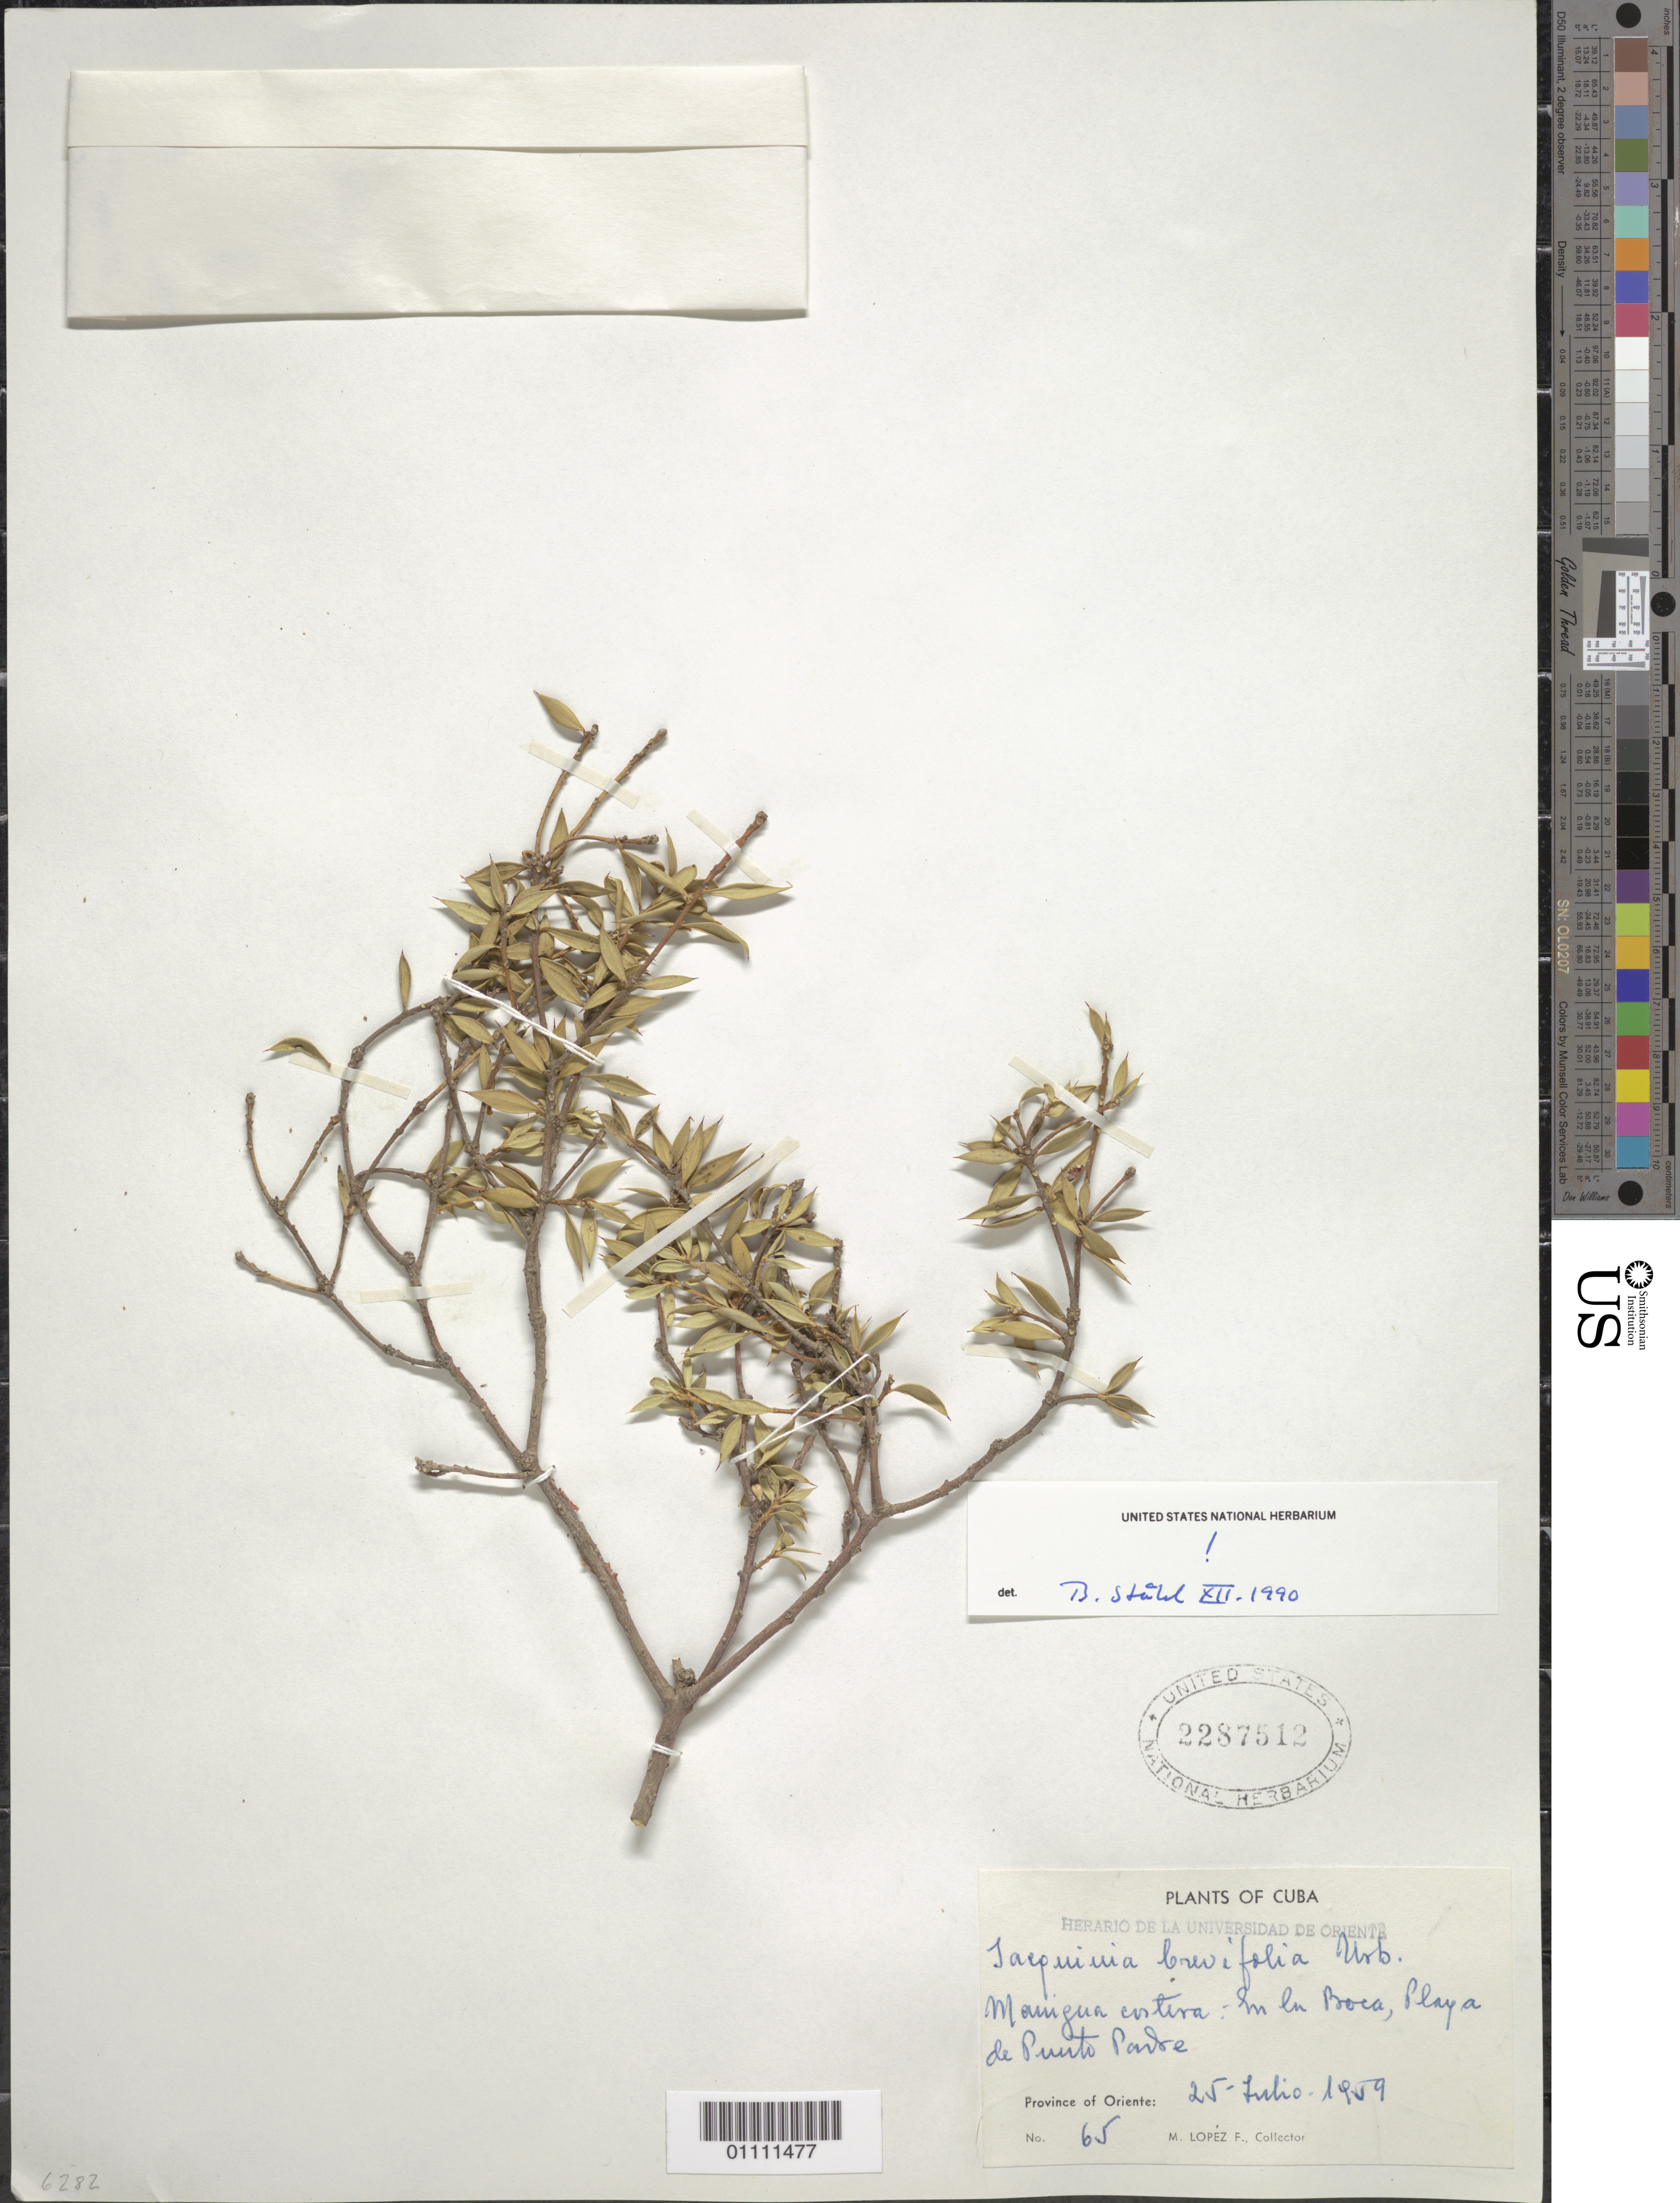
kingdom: Plantae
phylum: Tracheophyta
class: Magnoliopsida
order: Ericales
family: Primulaceae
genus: Jacquinia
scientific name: Jacquinia brevifolia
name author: Urb.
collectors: M. López Figueiras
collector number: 65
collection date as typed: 25 Jul 1959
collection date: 1959-07-25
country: Cuba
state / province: Oriente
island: Cuba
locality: Marigua entira: En la Boca, Playa de Puerto Parde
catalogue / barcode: US 2287512